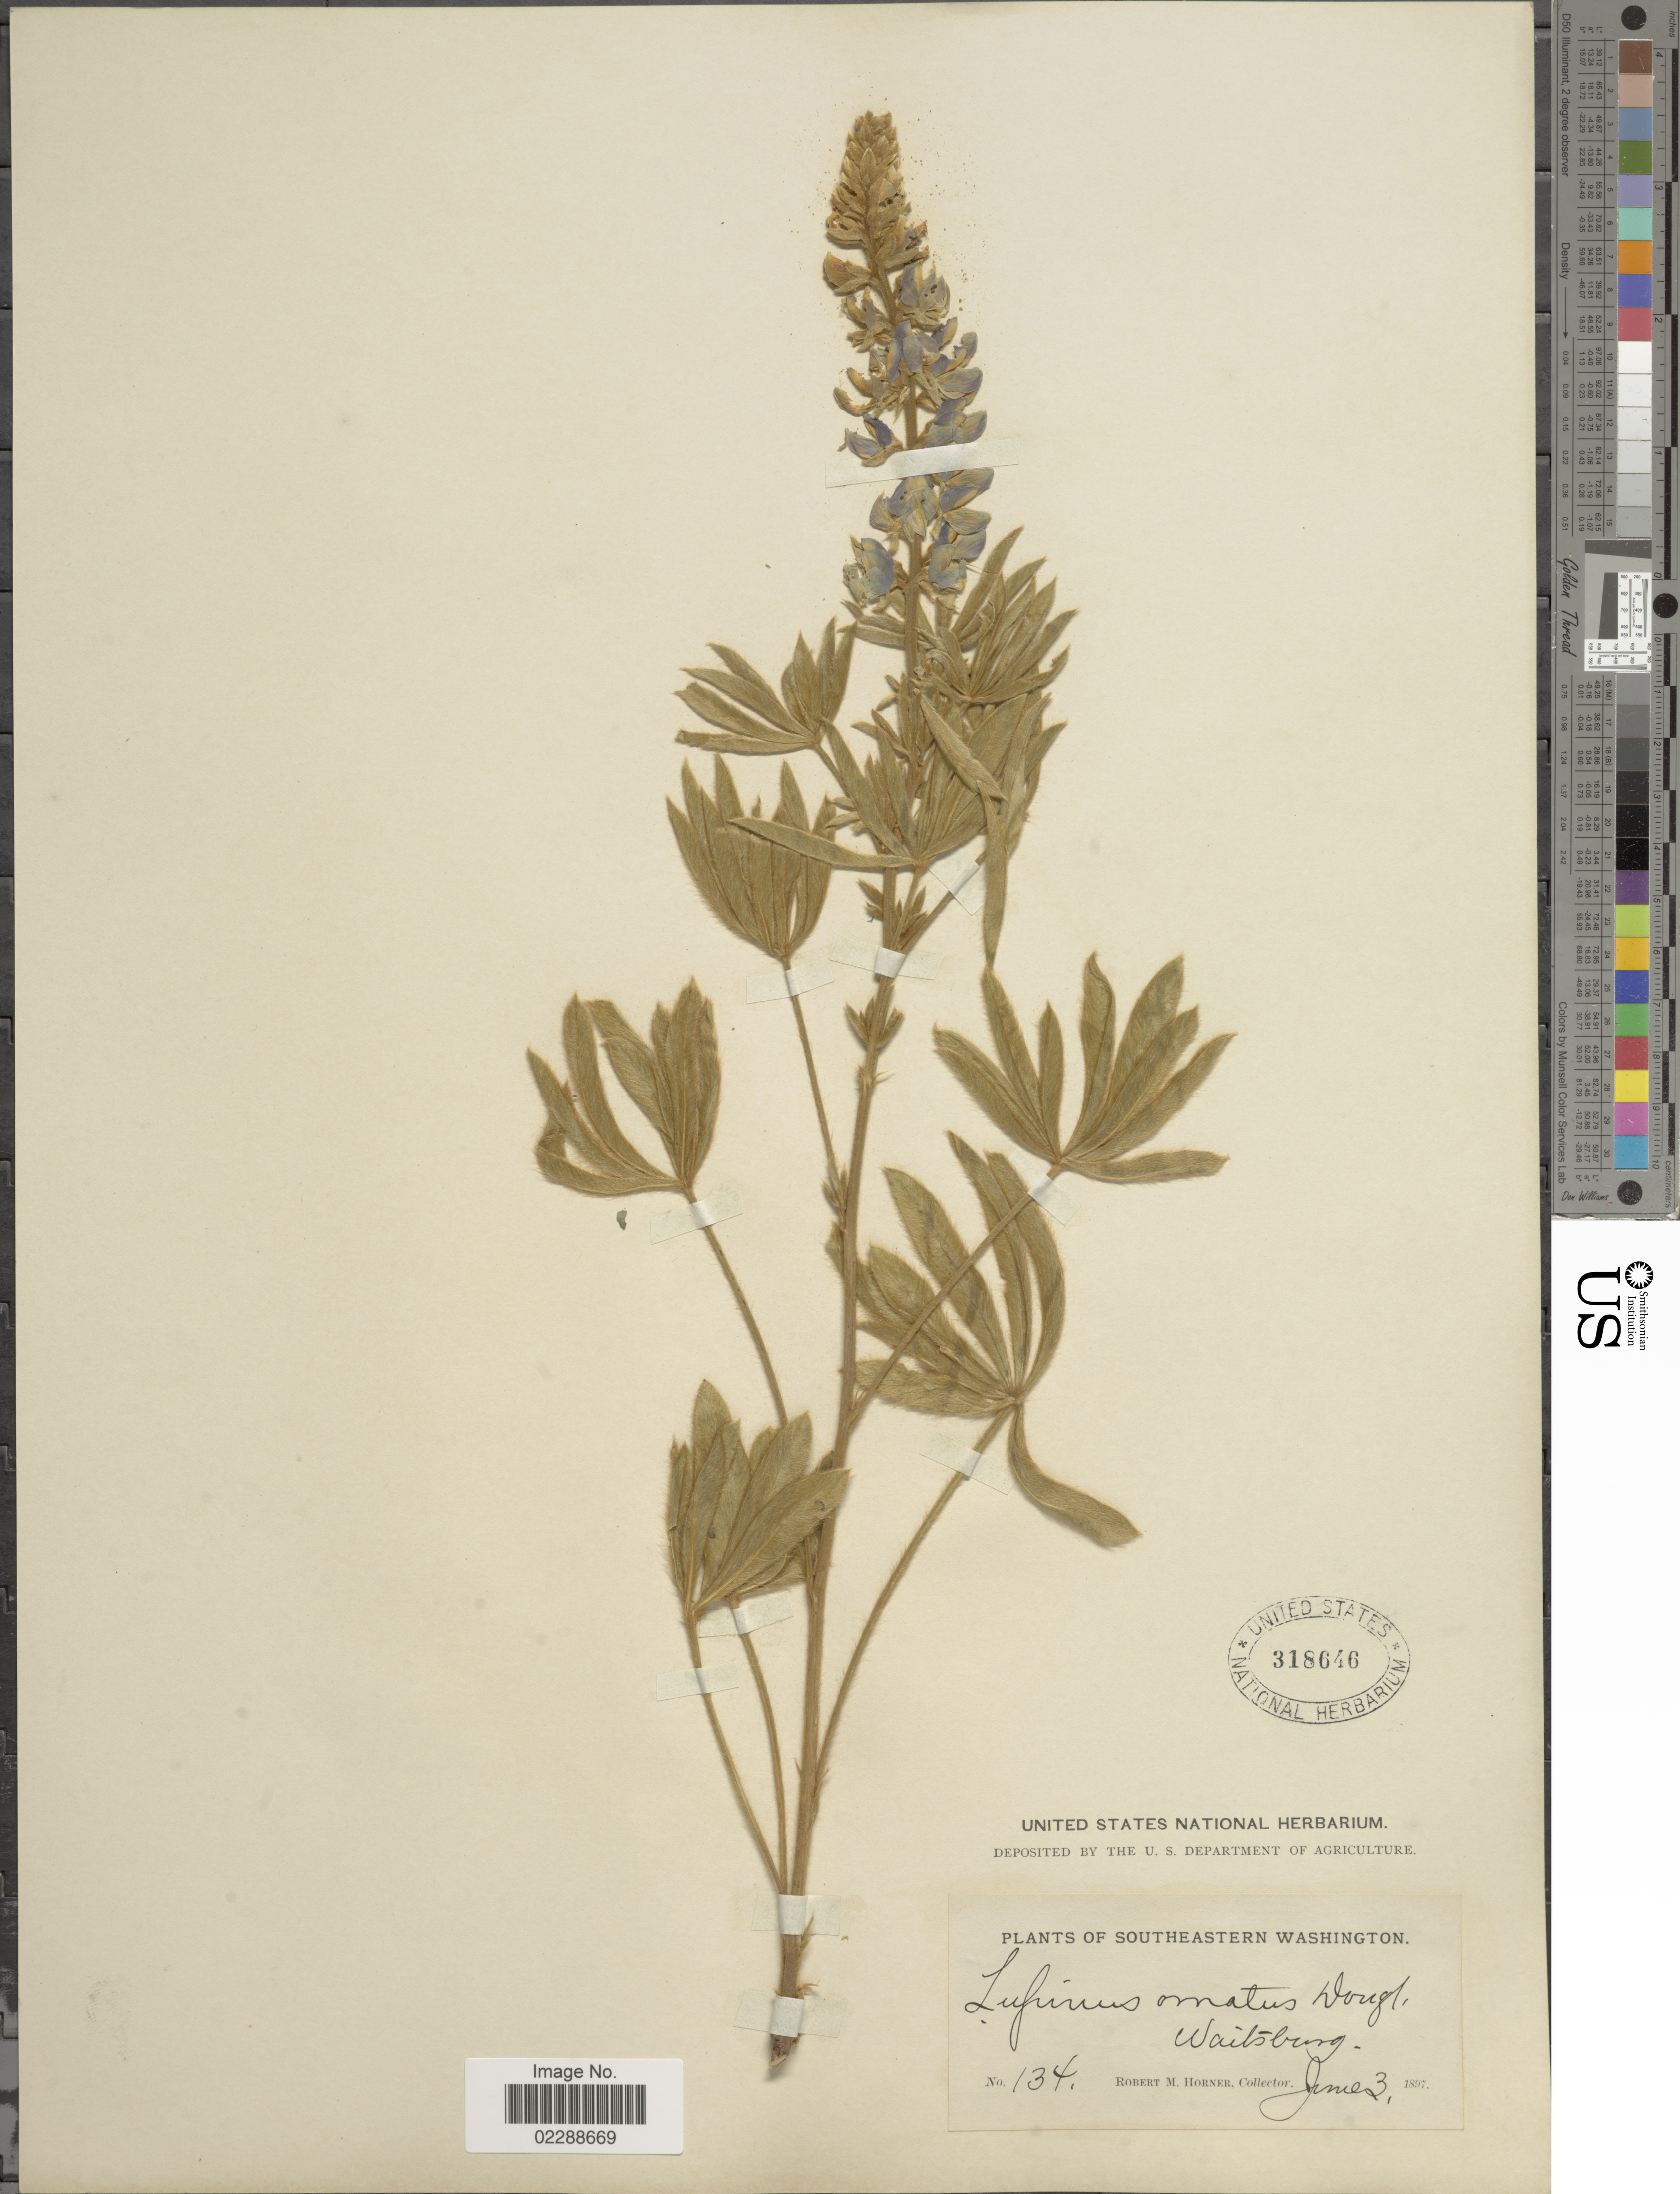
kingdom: Plantae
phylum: Tracheophyta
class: Magnoliopsida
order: Fabales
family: Fabaceae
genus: Lupinus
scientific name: Lupinus sp.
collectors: R. Horner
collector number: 134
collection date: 1897-06-03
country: United States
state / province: Washington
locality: Southeastern Washington, Waitsburg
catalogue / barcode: US 318646